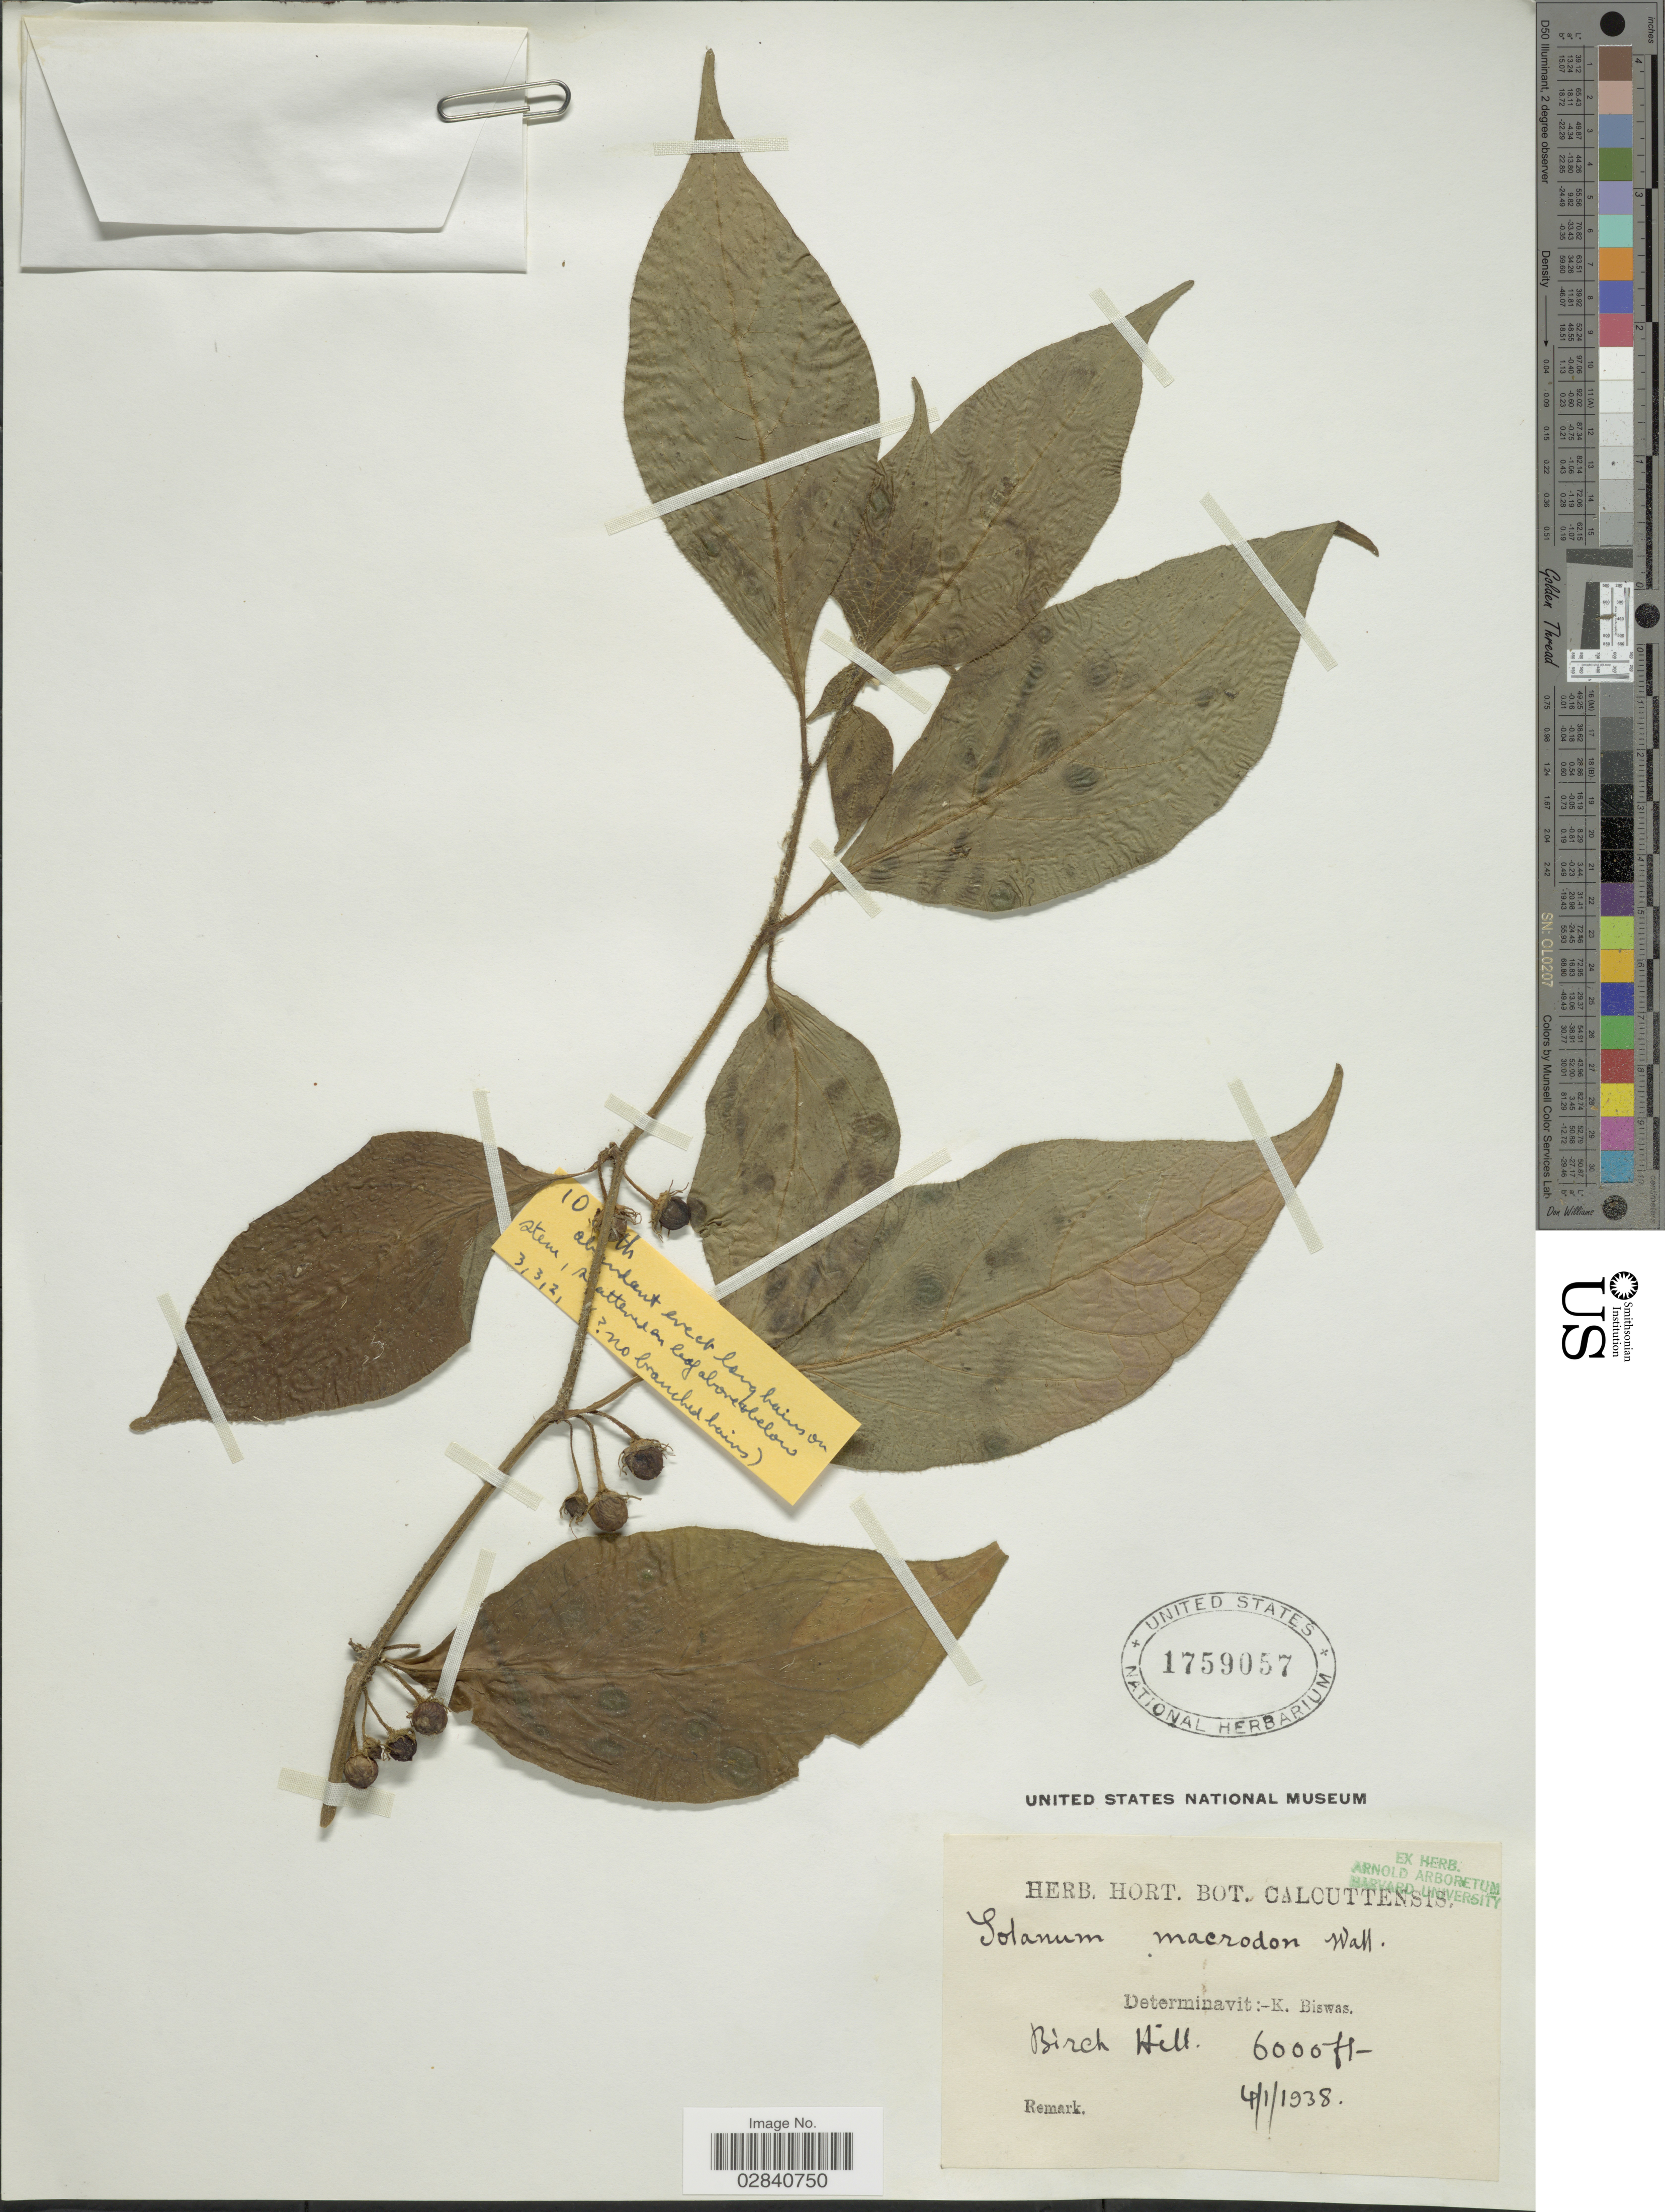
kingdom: Plantae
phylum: Tracheophyta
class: Magnoliopsida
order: Solanales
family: Solanaceae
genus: Lycianthes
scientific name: Lycianthes biflora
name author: (Lour.) Bitter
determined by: Knapp, S. D.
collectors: ex Herb. Hort. Bot. Calcuttensis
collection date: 1938-01-04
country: India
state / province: West Bengal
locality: Birch Hill.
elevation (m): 1829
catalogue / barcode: US 1759057